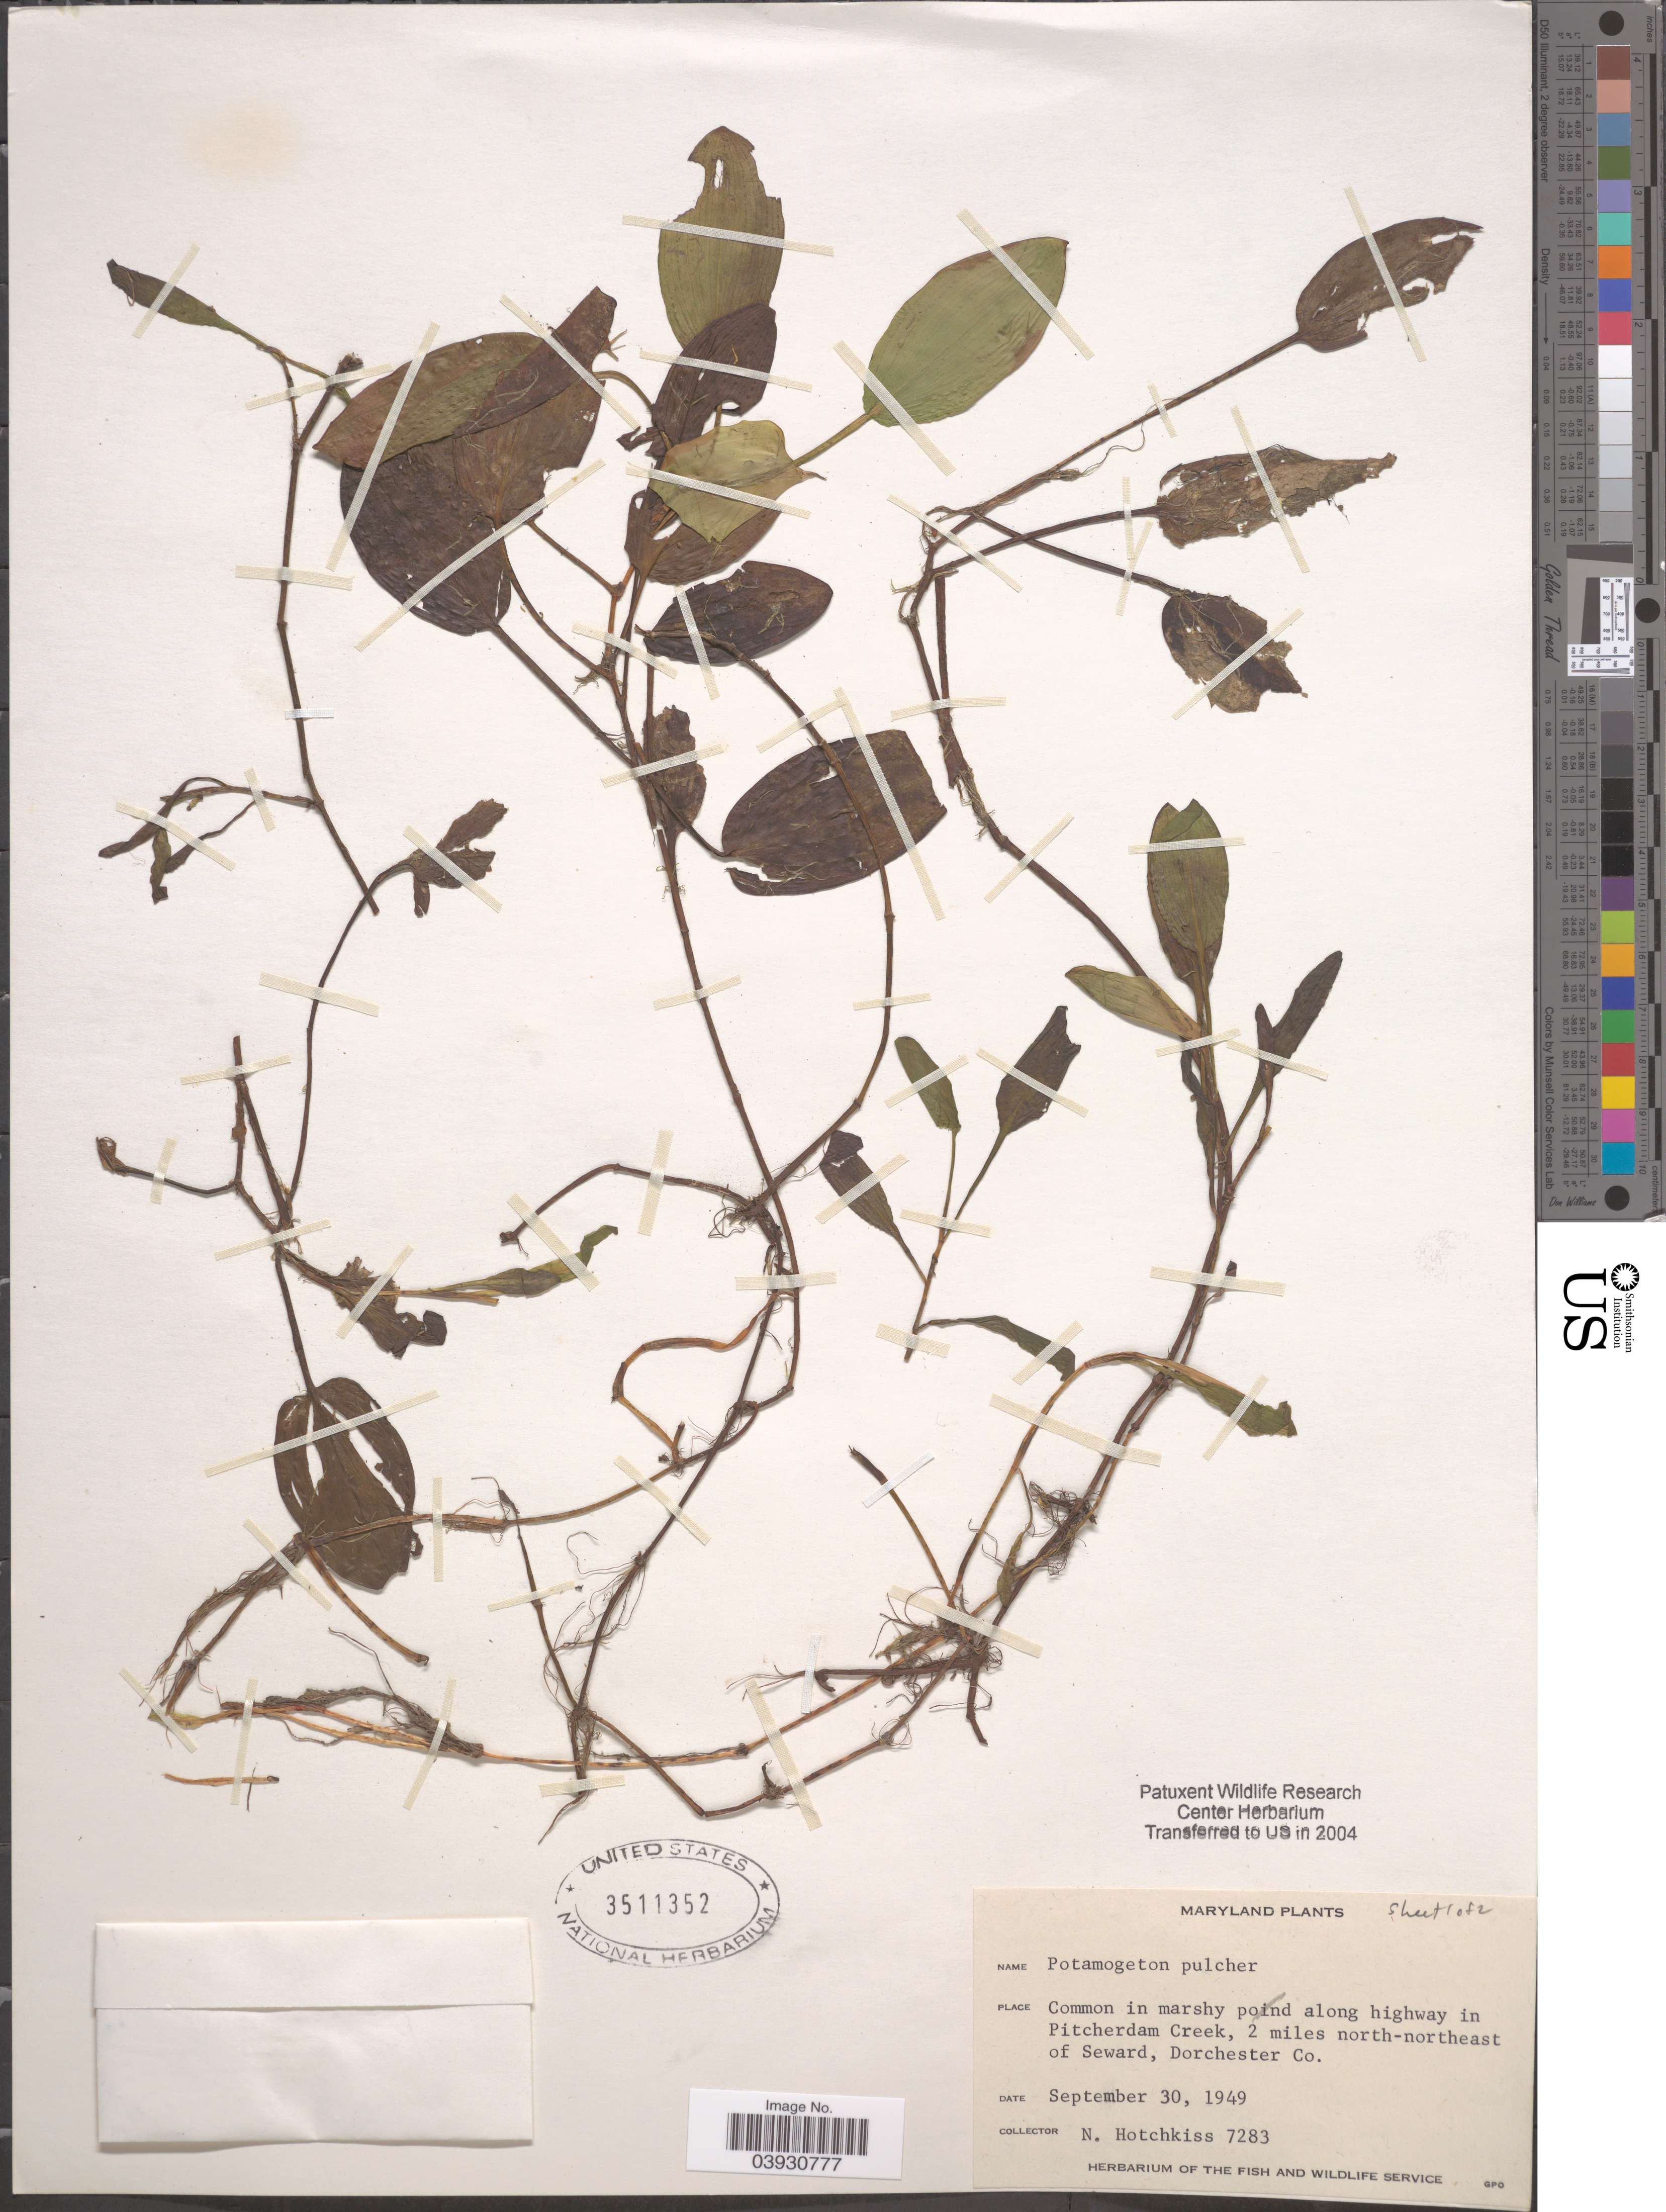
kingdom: Plantae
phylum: Tracheophyta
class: Liliopsida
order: Alismatales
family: Potamogetonaceae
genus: Potamogeton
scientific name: Potamogeton pulcher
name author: Tuck.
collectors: N. Hotchkiss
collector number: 7283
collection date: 1949-09-30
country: United States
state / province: Maryland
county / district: Dorchester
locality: Along highway in Pitcherdam Creek, 2 miles north-northeast of Seward, Dorchester Co.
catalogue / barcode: US 3511352